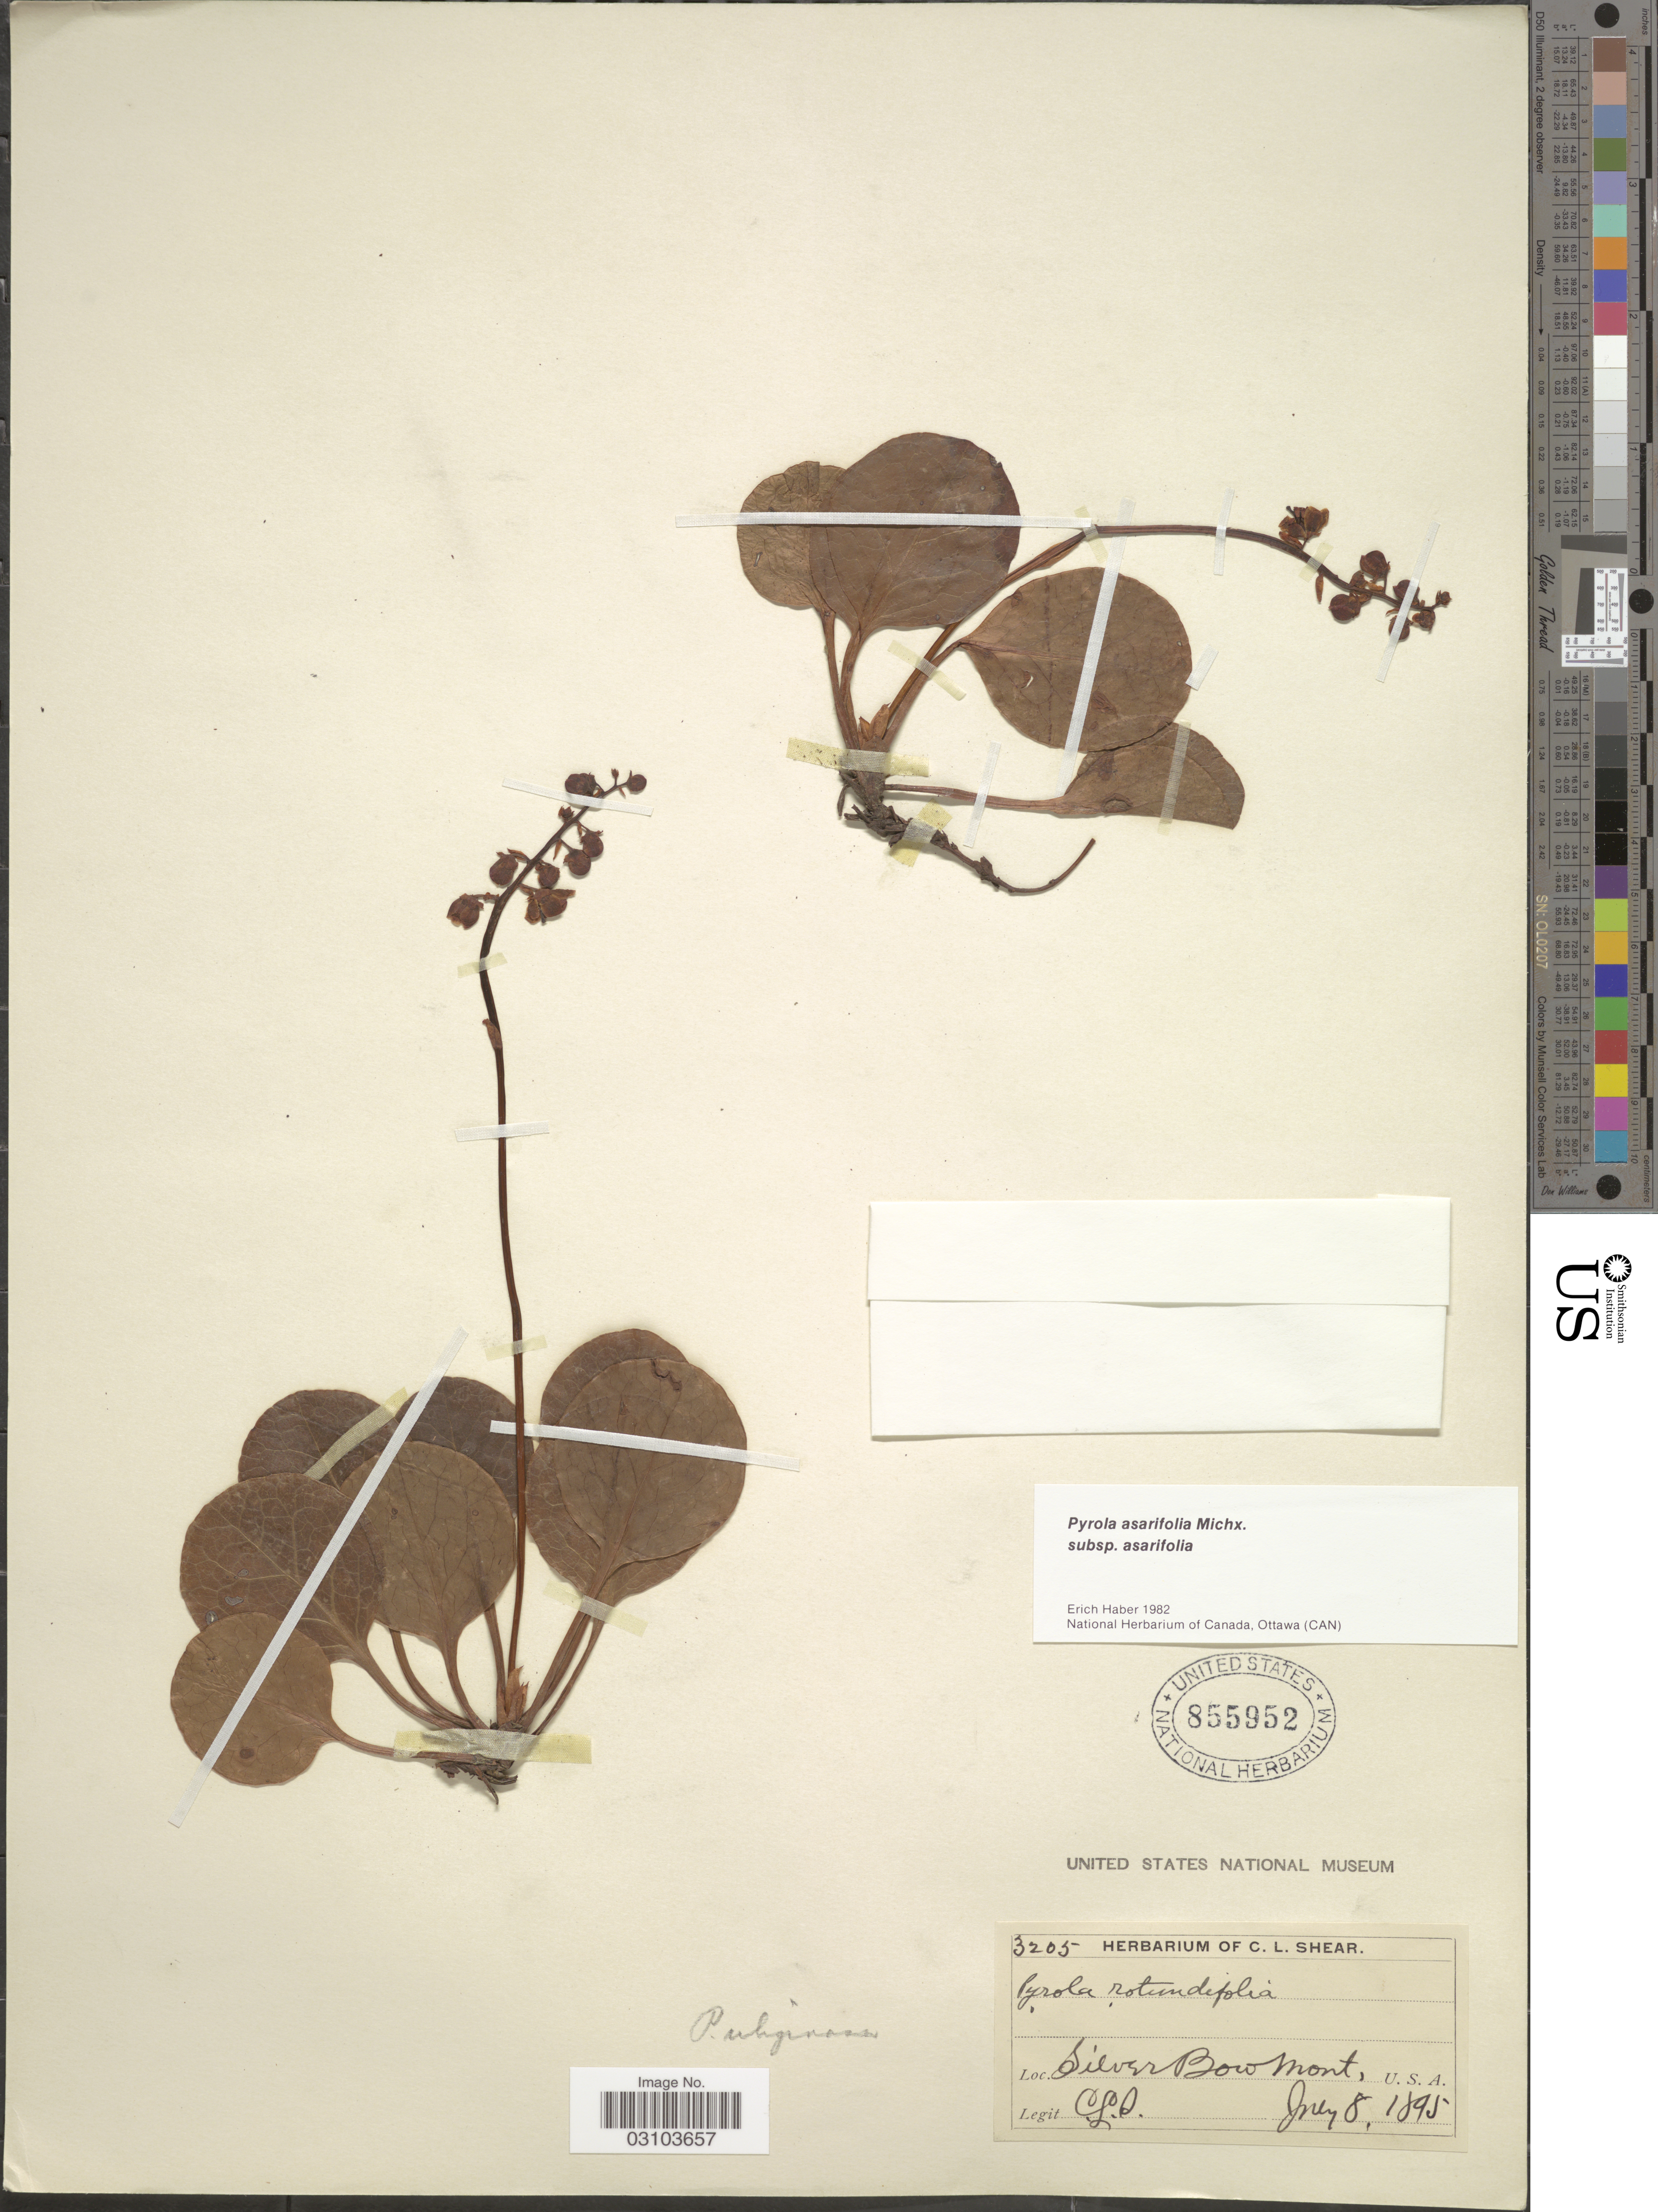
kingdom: Plantae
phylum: Tracheophyta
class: Magnoliopsida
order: Ericales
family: Ericaceae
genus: Pyrola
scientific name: Pyrola asarifolia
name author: Michx.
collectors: C. L. Shear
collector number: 3205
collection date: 1895-07-08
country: United States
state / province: Montana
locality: Silver Bow.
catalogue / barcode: US 855952